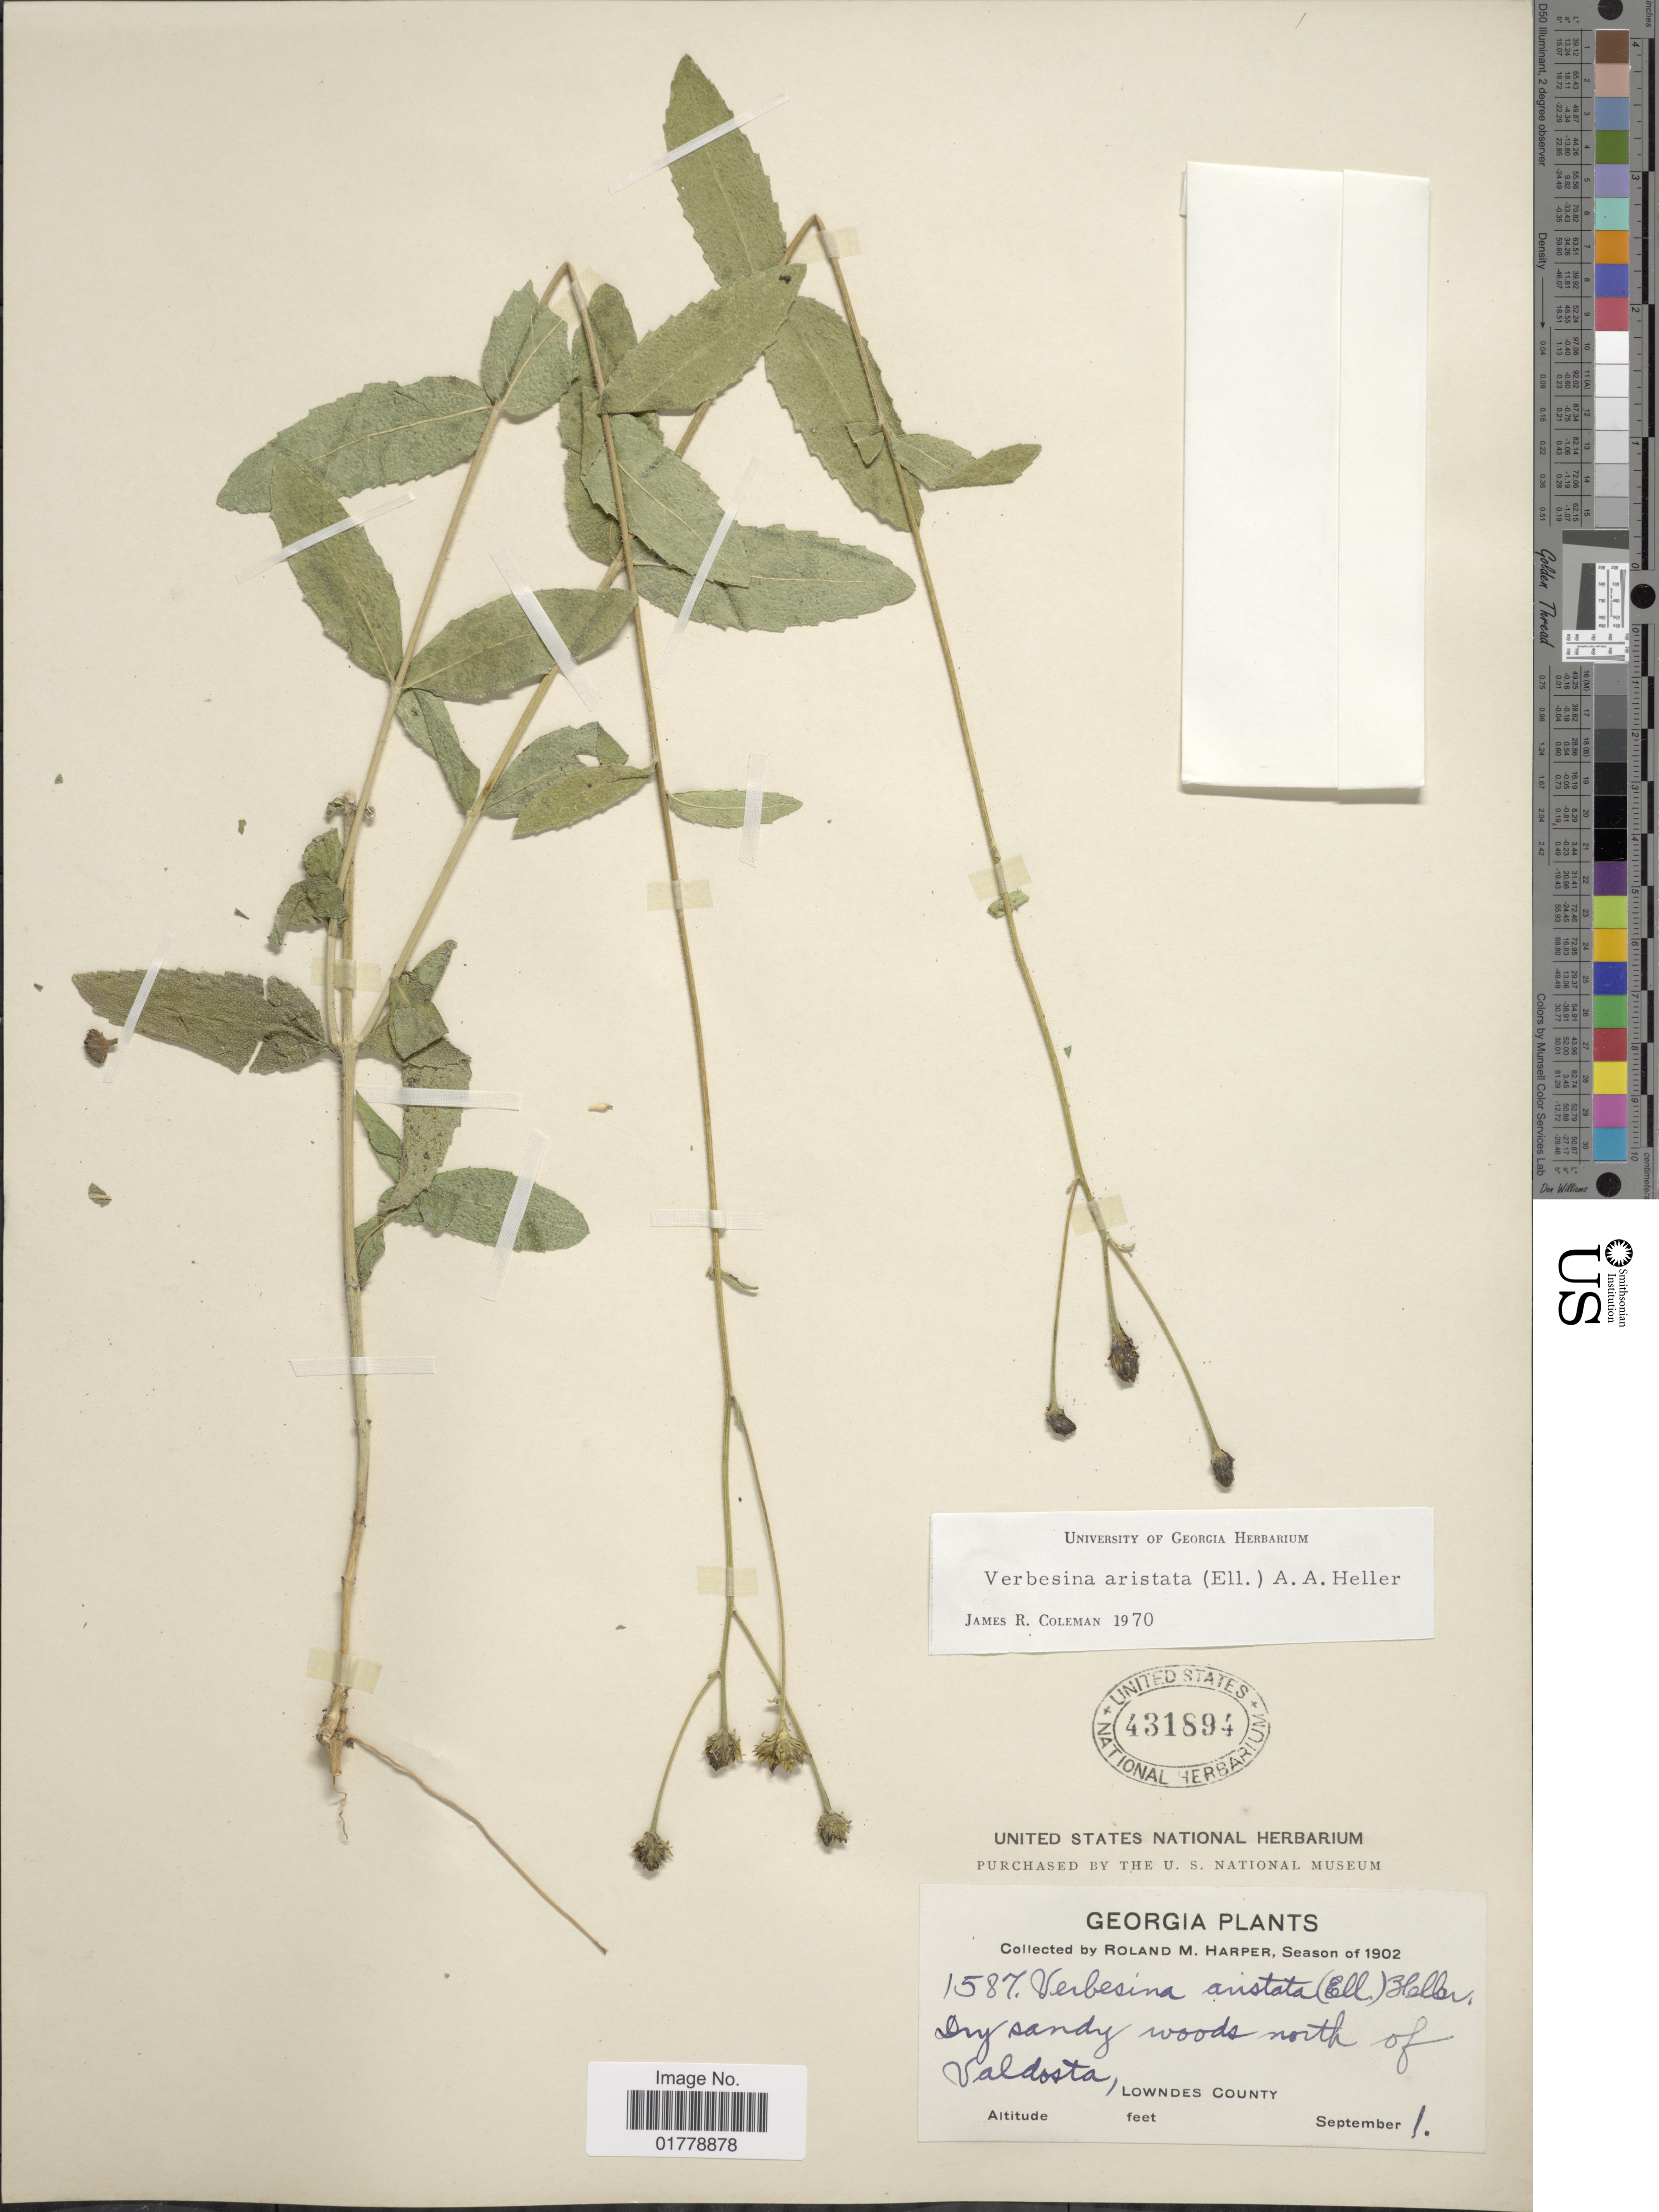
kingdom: Plantae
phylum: Tracheophyta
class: Magnoliopsida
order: Asterales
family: Asteraceae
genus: Verbesina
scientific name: Verbesina aristata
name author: (Elliott) A. Heller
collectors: R. M. Harper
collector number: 1587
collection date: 1902-09-01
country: United States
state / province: Georgia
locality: Dry sandy woods north of Valdosta, Lowndes County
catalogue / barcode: US 431894